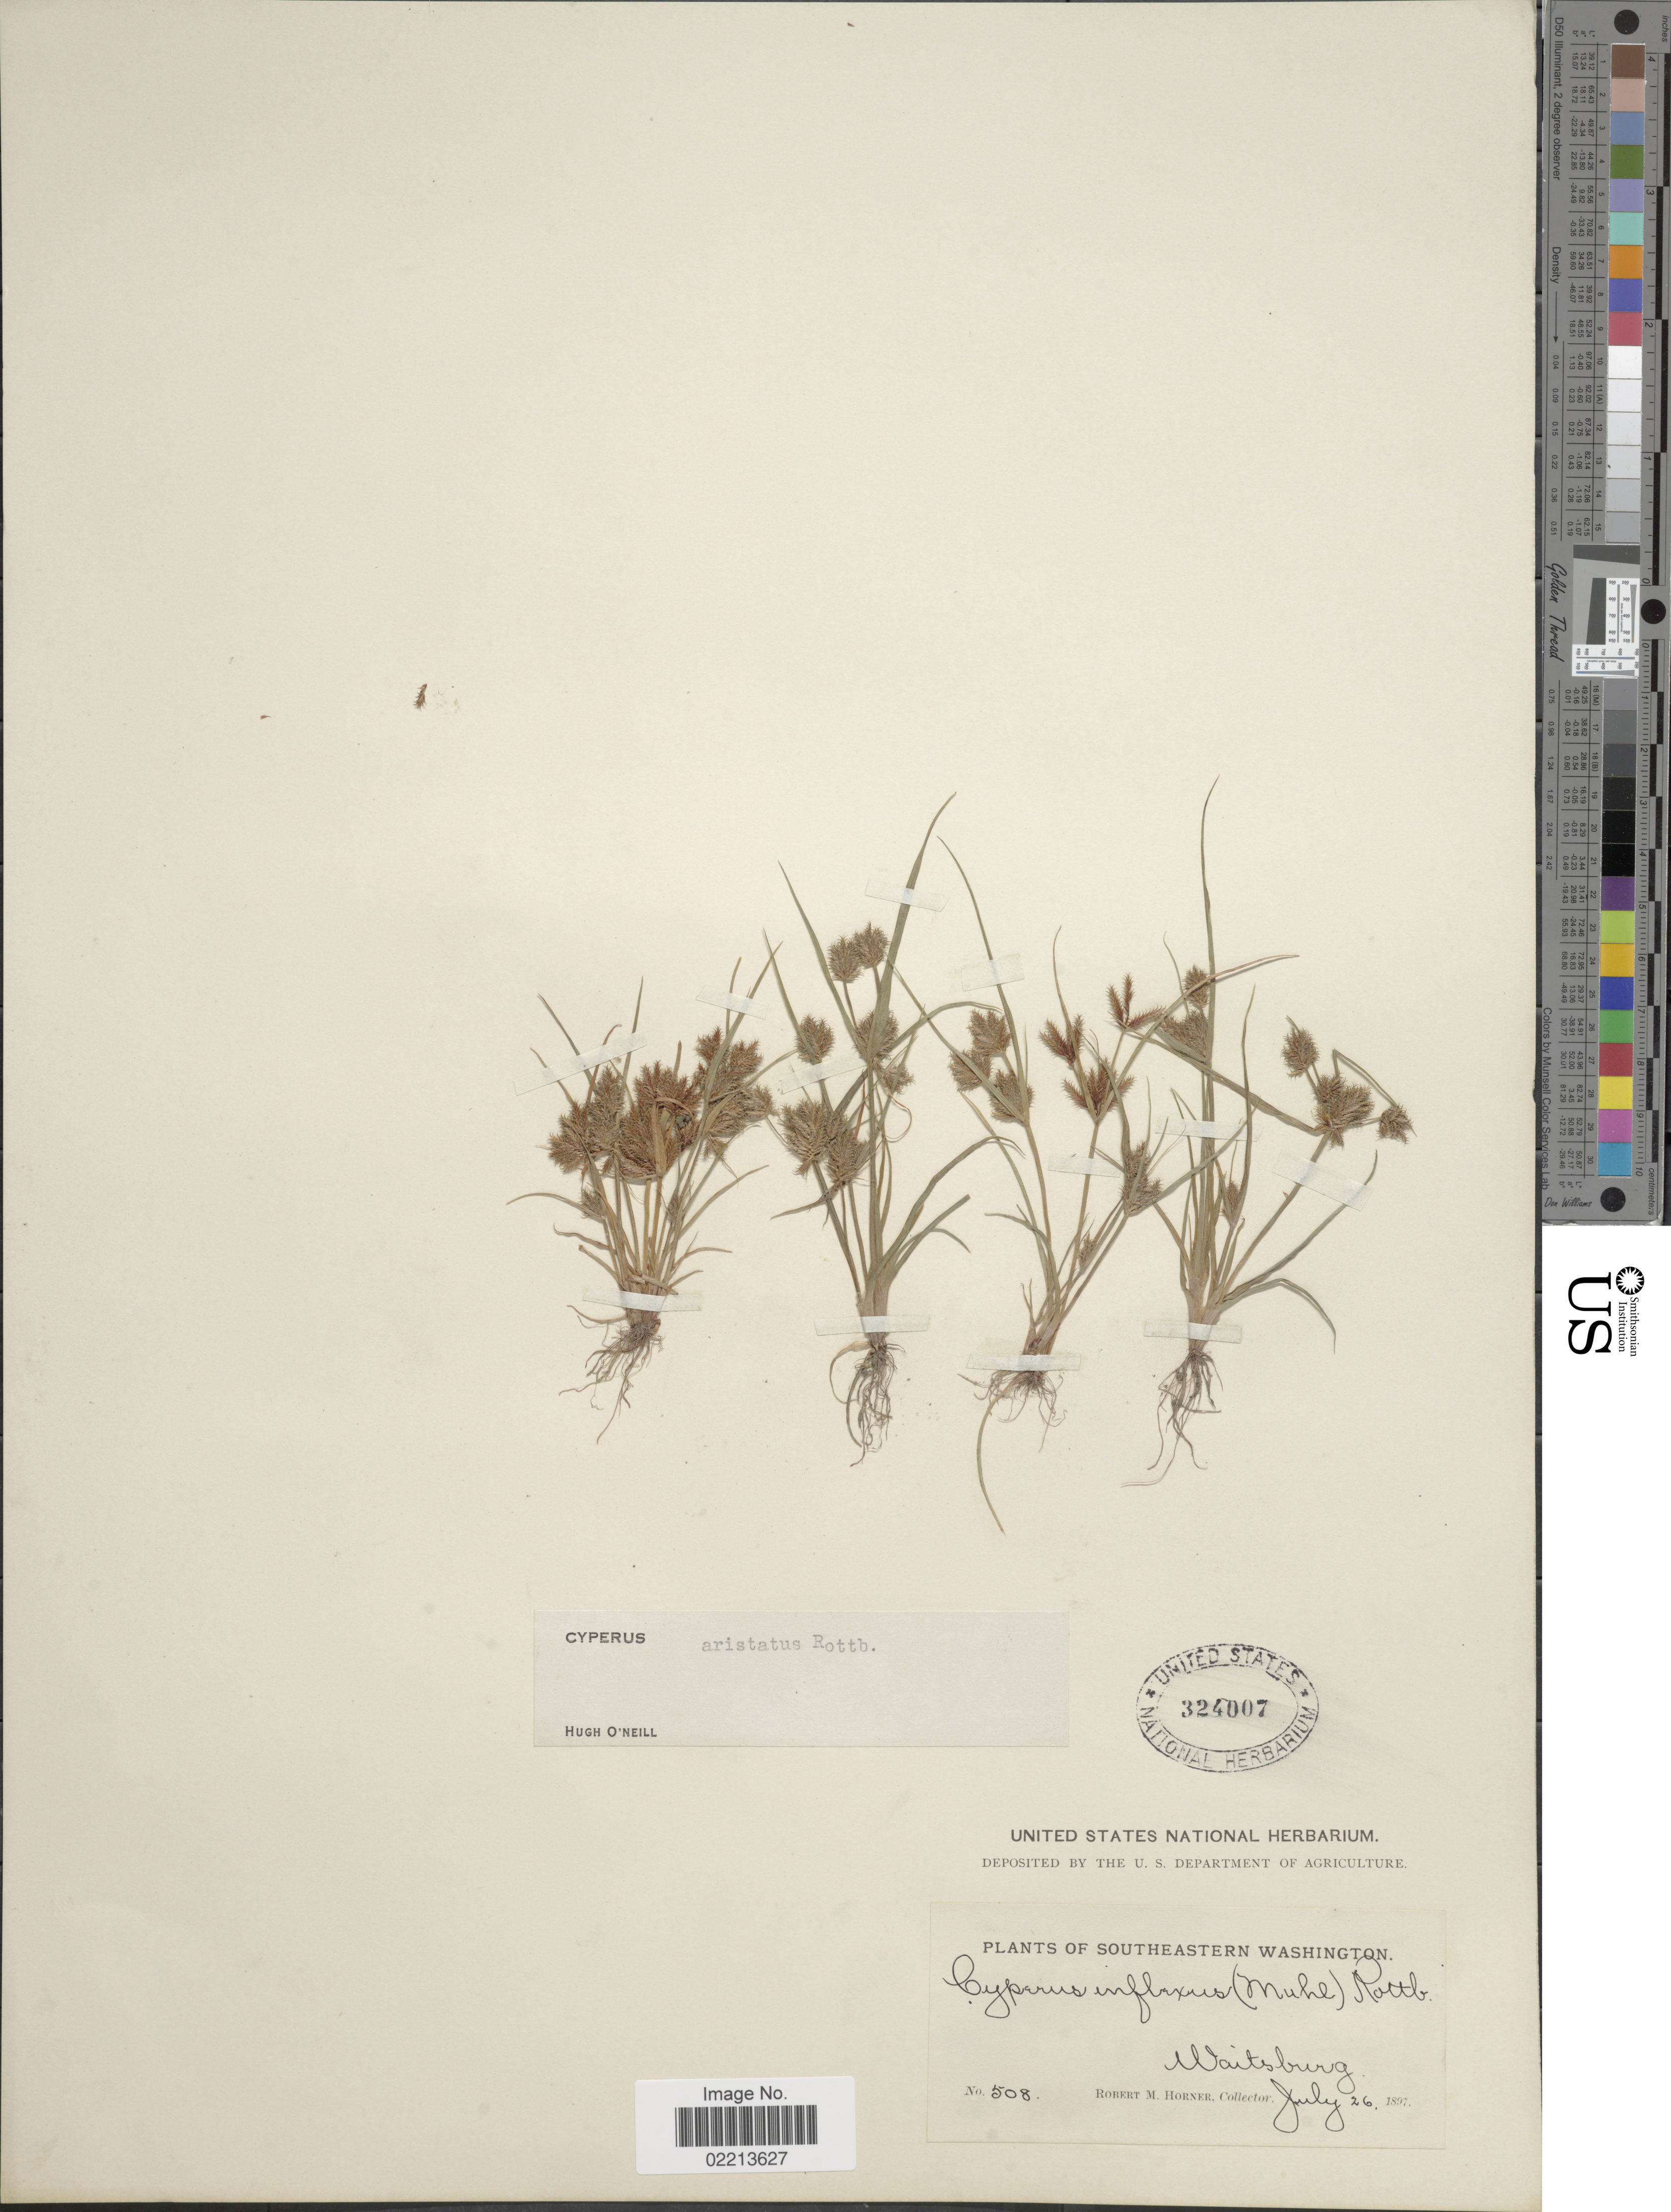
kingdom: Plantae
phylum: Tracheophyta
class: Liliopsida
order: Poales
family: Cyperaceae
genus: Cyperus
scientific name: Cyperus squarrosus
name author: L.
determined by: Strong, Mark T., (BOT), Smithsonian Institution - National Museum of Natural History (UNITED STATES)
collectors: R. Horner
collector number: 508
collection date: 1897-07-26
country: United States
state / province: Washington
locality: Southeastern Washington, Waitsburg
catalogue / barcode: US 324007